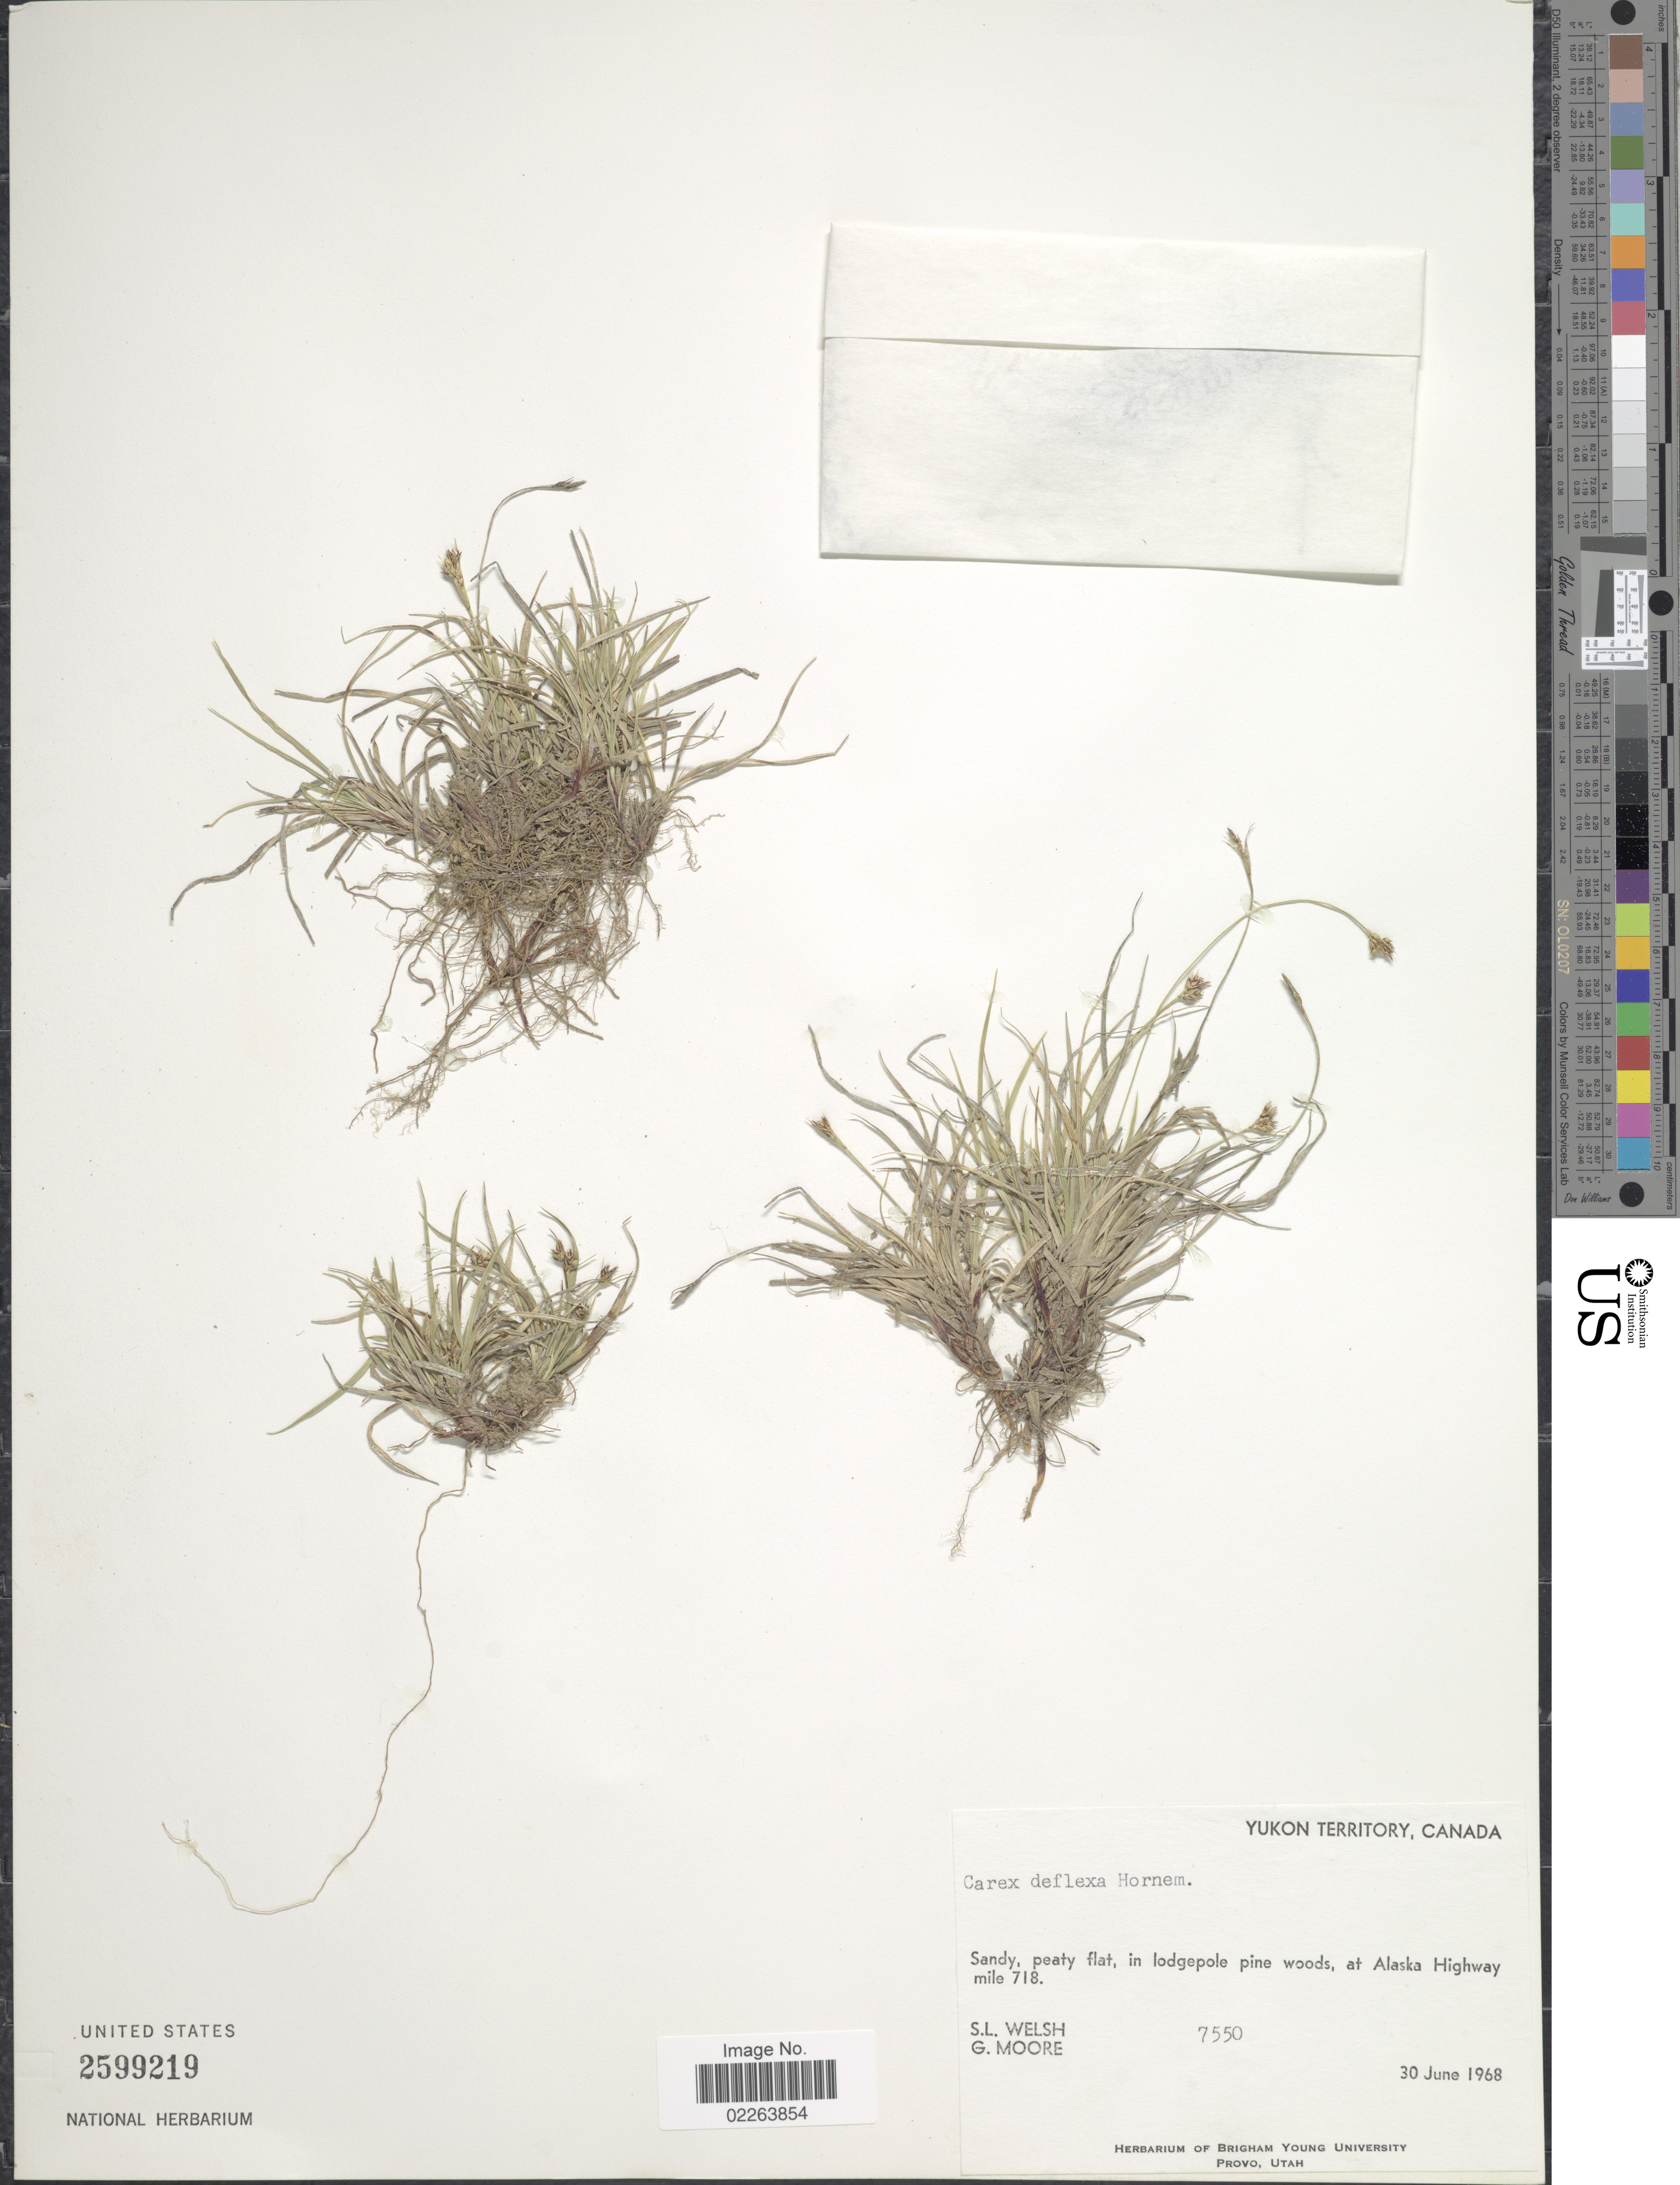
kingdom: Plantae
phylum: Tracheophyta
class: Liliopsida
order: Poales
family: Cyperaceae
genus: Carex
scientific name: Carex deflexa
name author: Hornem.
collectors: S. Welsh & G. Moore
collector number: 7550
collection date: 1968-06-30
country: Canada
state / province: Yukon Territory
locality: Sandy, peaty flat, in lodgepole pine woods, at Alaska Highway mile 718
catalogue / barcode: US 2599219